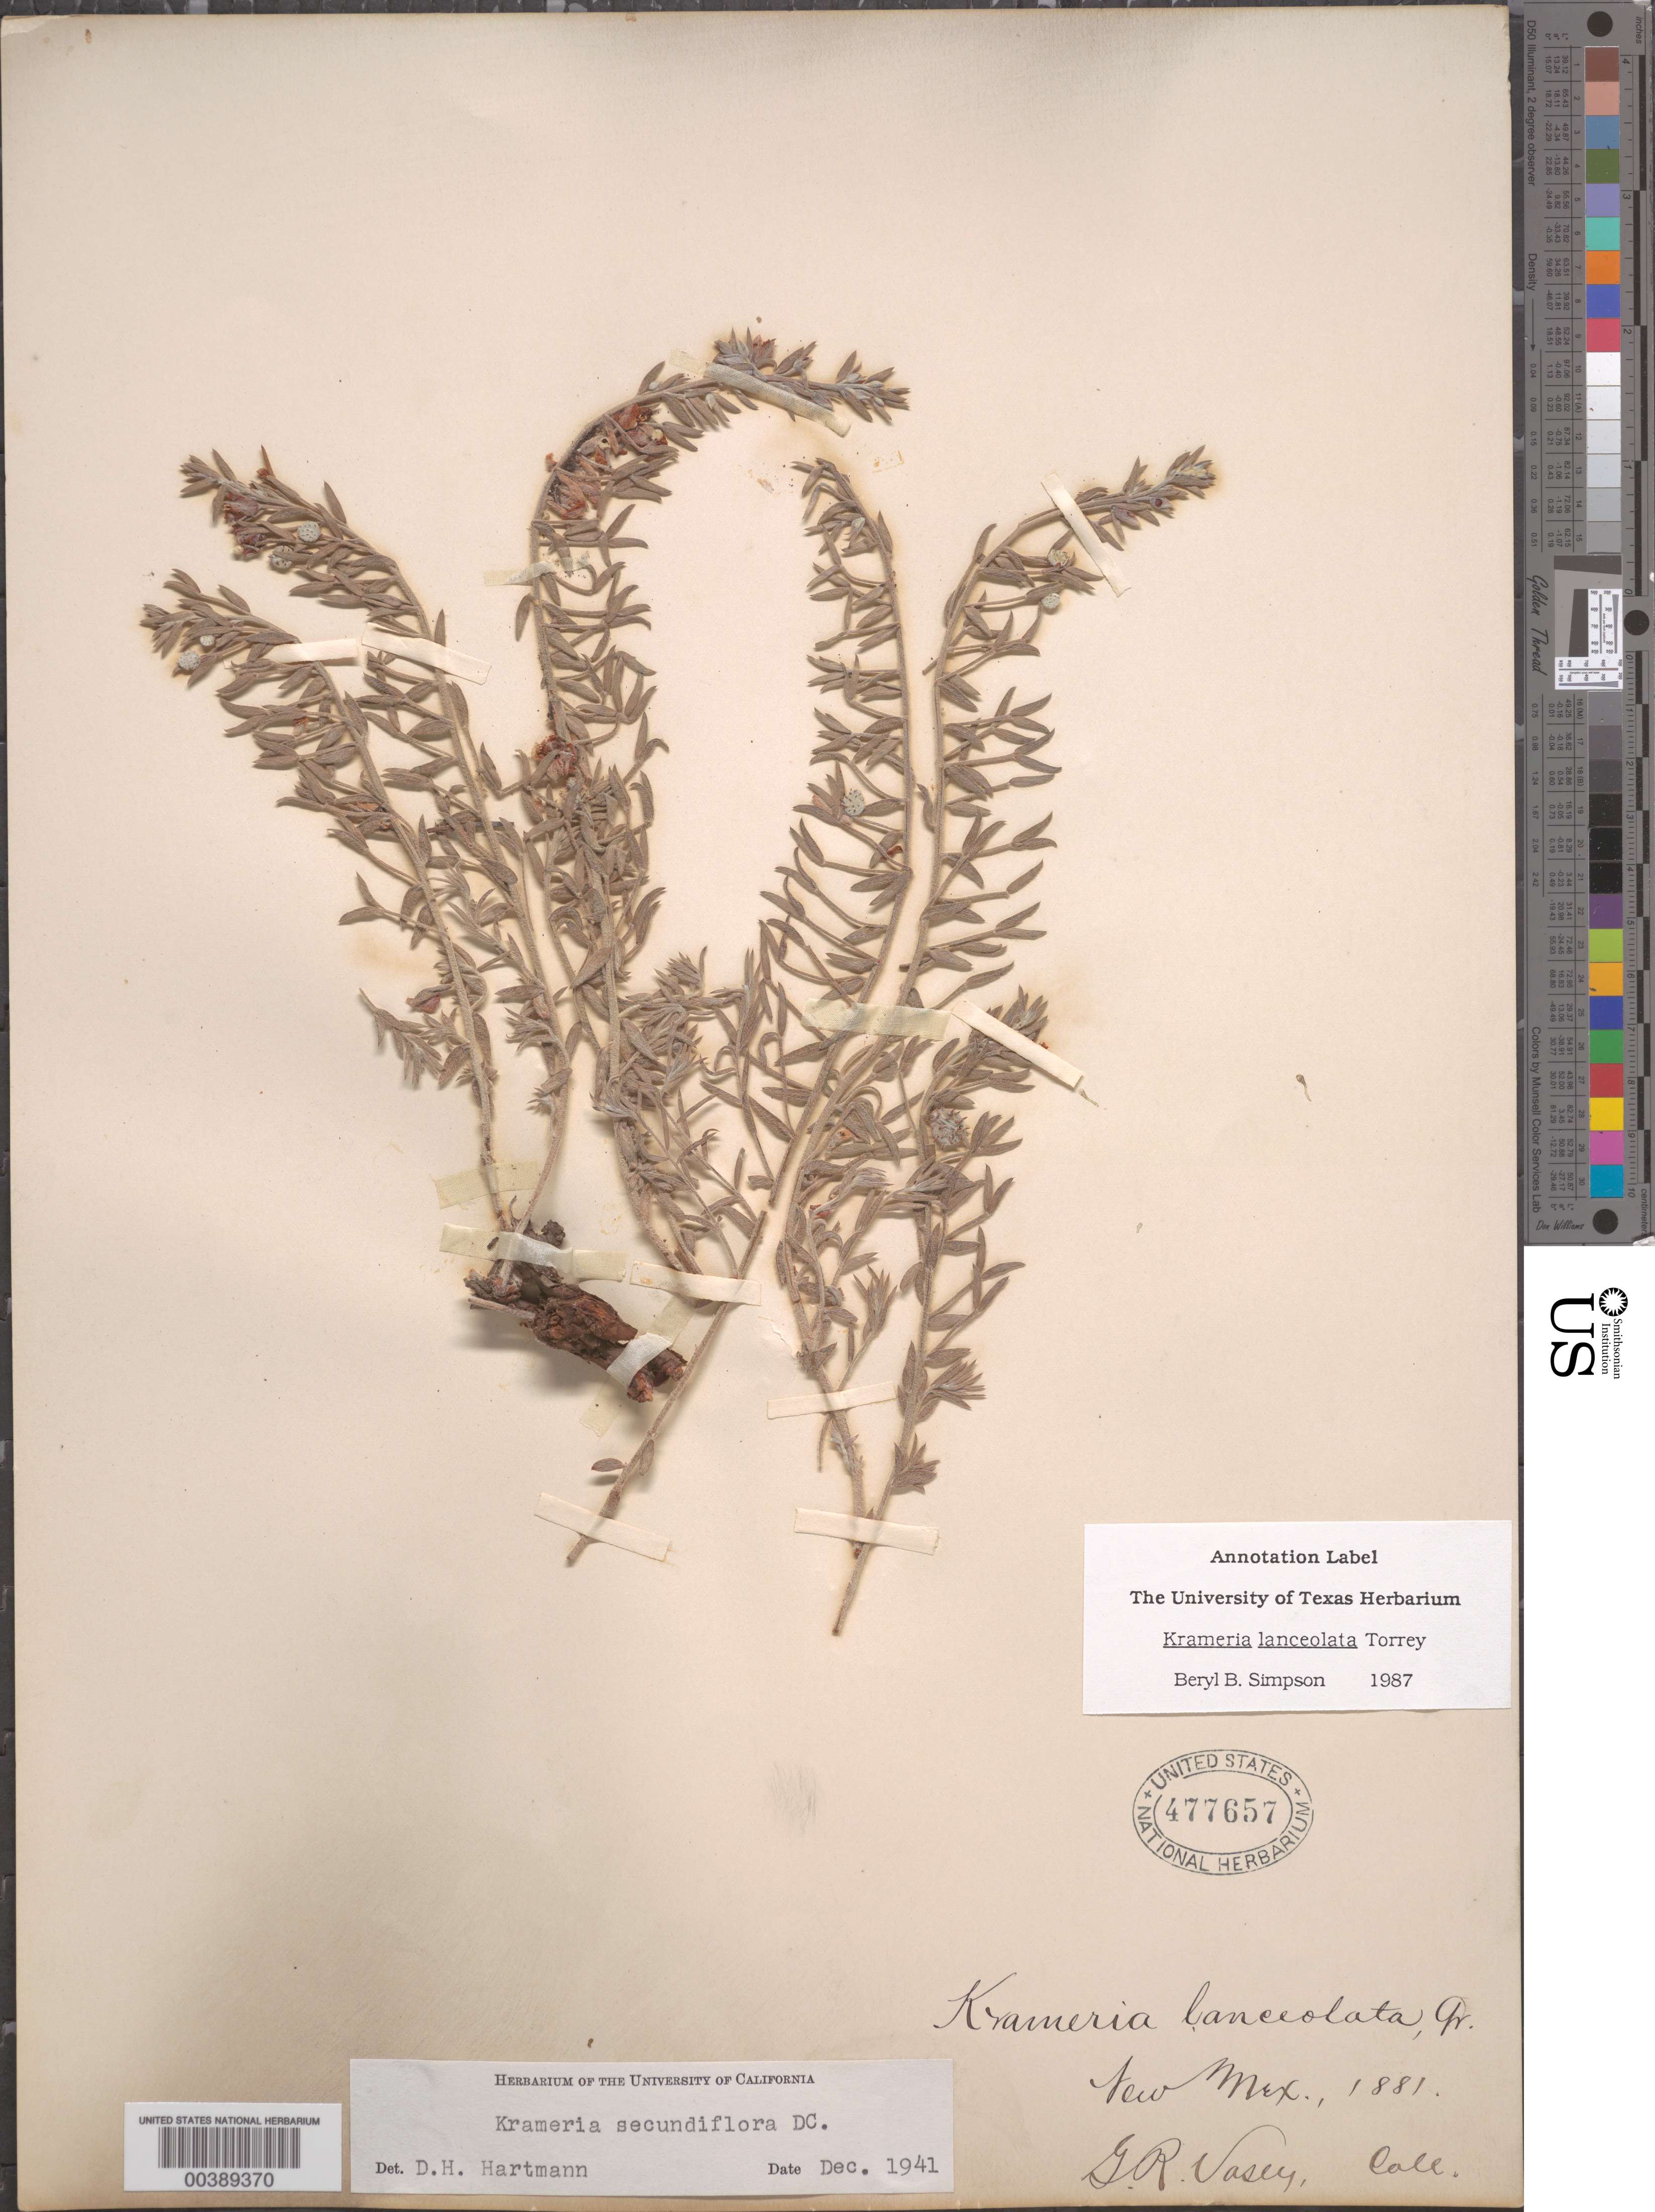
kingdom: Plantae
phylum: Tracheophyta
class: Magnoliopsida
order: Zygophyllales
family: Krameriaceae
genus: Krameria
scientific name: Krameria lanceolata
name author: Torr.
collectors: G. R. Vasey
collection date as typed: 1881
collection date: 1881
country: United States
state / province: New Mexico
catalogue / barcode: US 477657